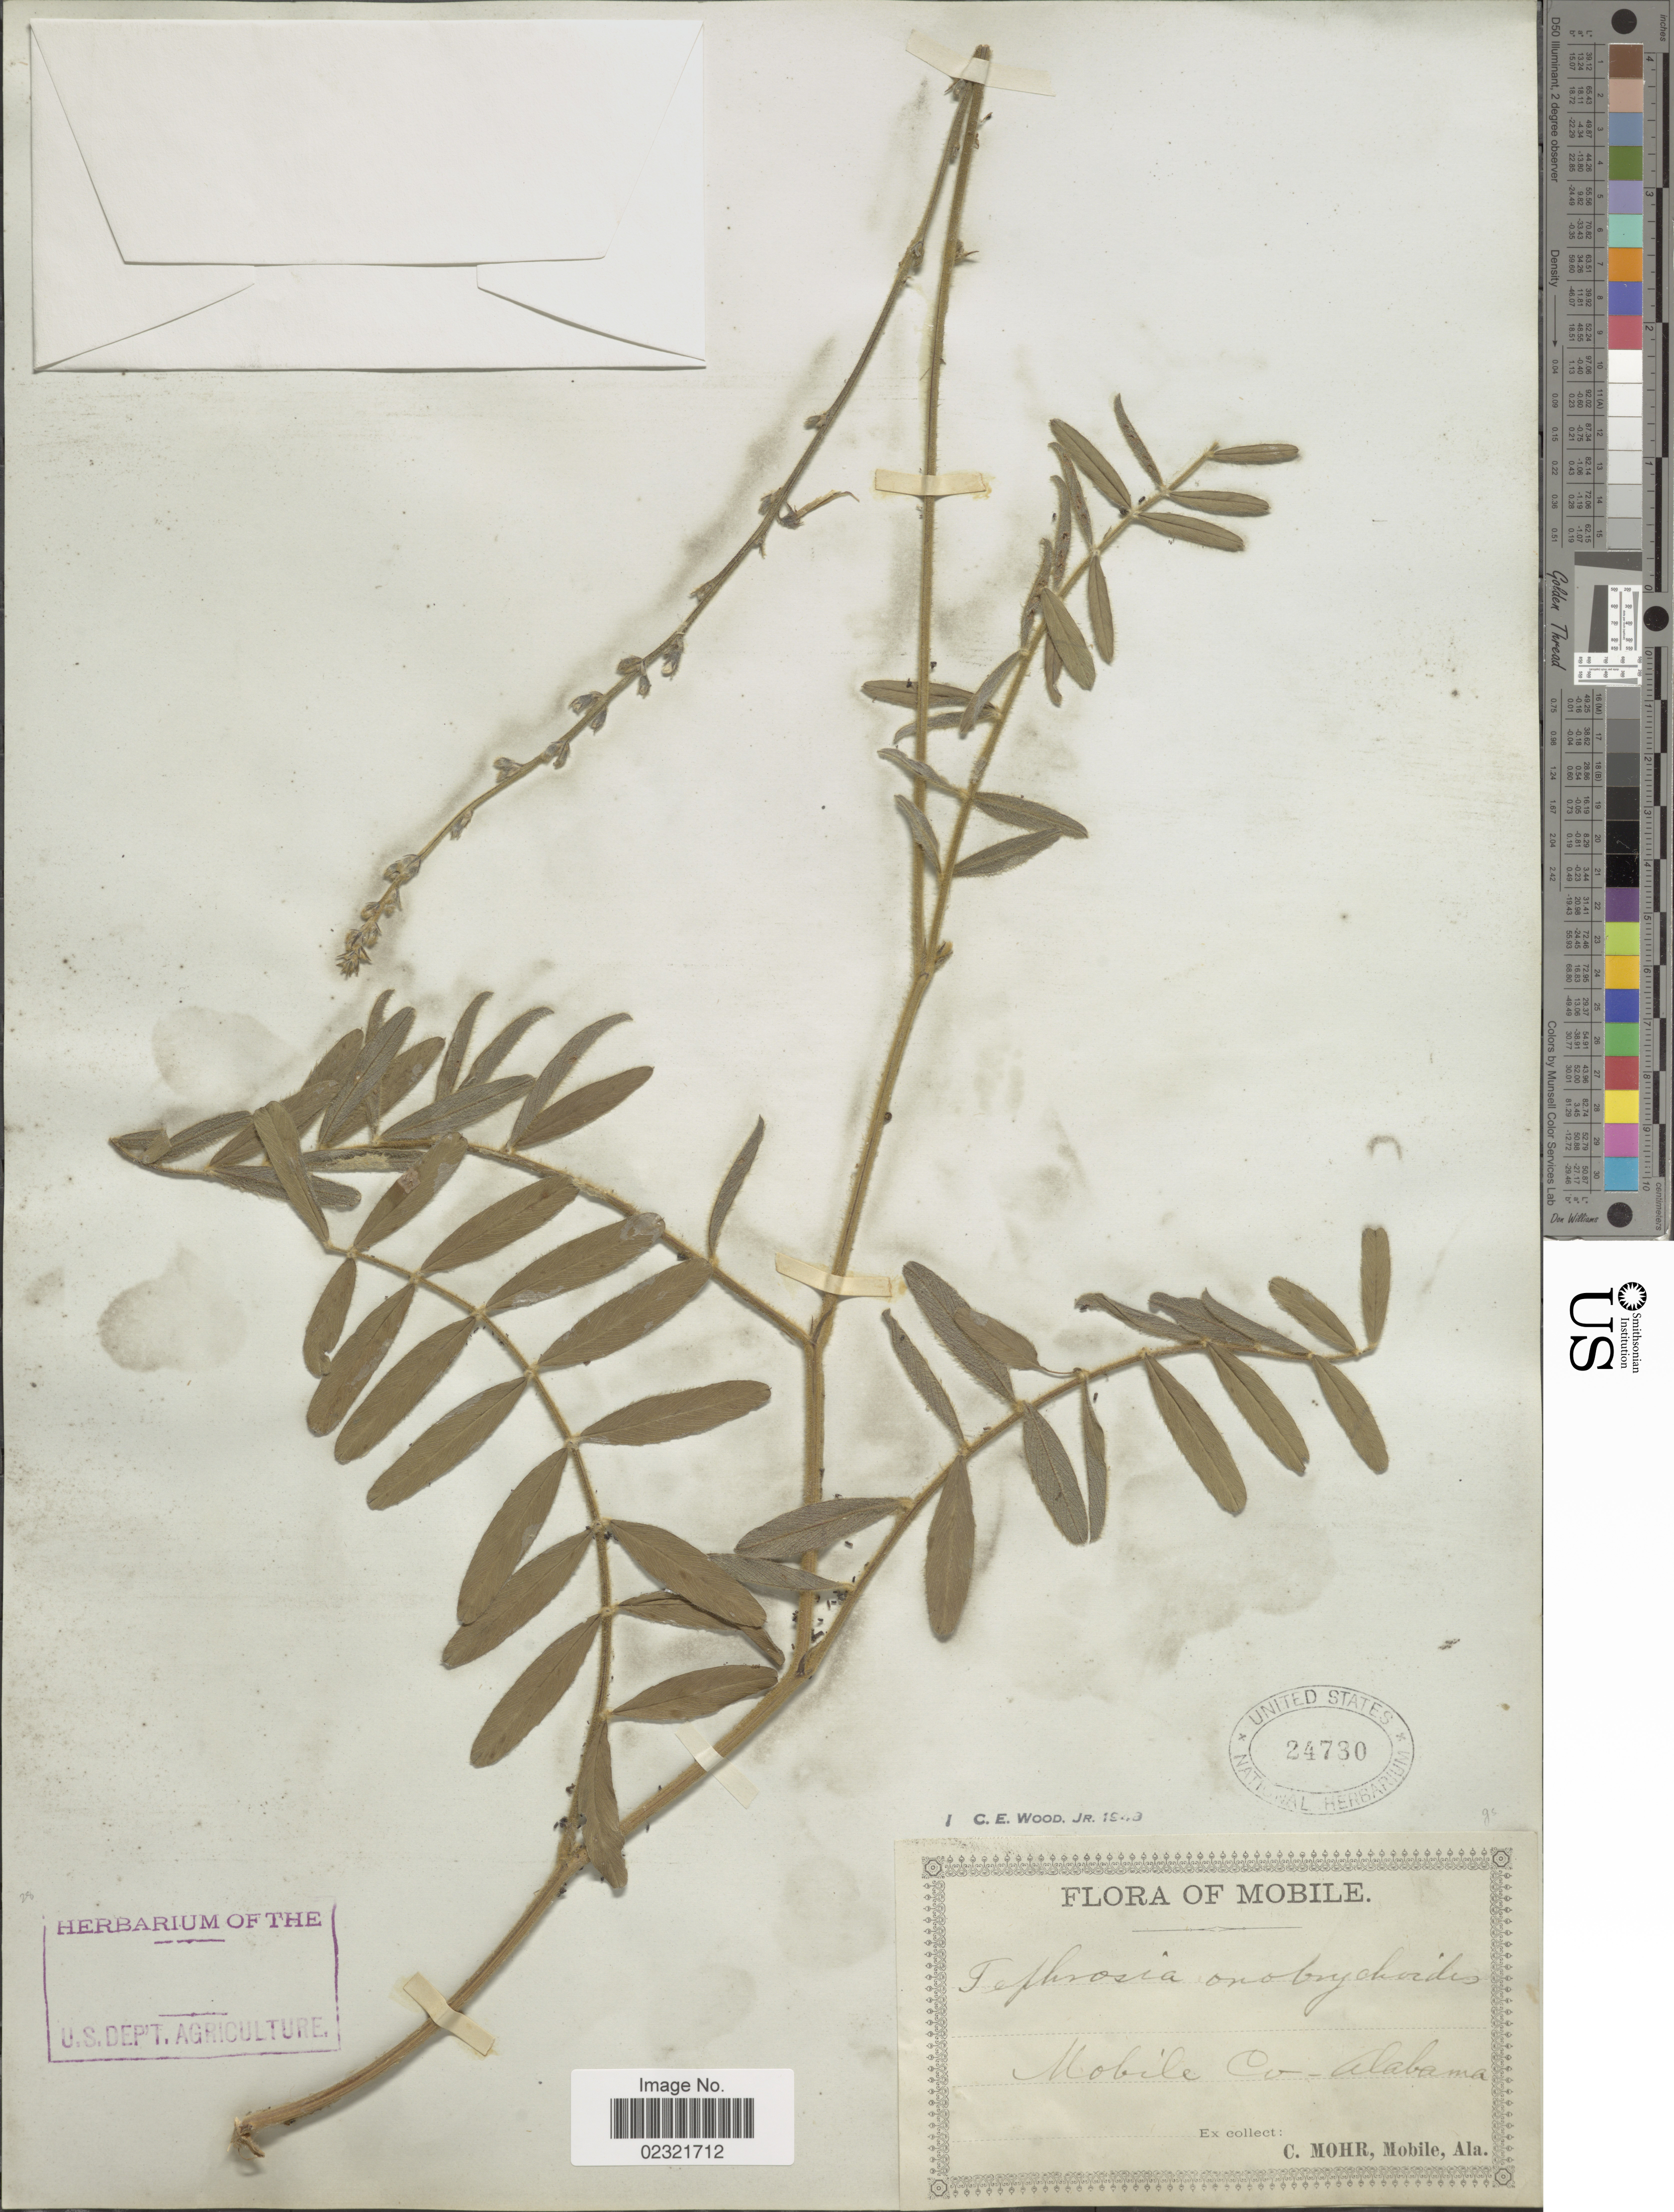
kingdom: Plantae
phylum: Tracheophyta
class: Magnoliopsida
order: Fabales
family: Fabaceae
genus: Tephrosia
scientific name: Tephrosia onobrychoides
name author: Nutt.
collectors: C. T. Mohr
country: United States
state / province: Alabama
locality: Mobile Co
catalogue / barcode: US 24730